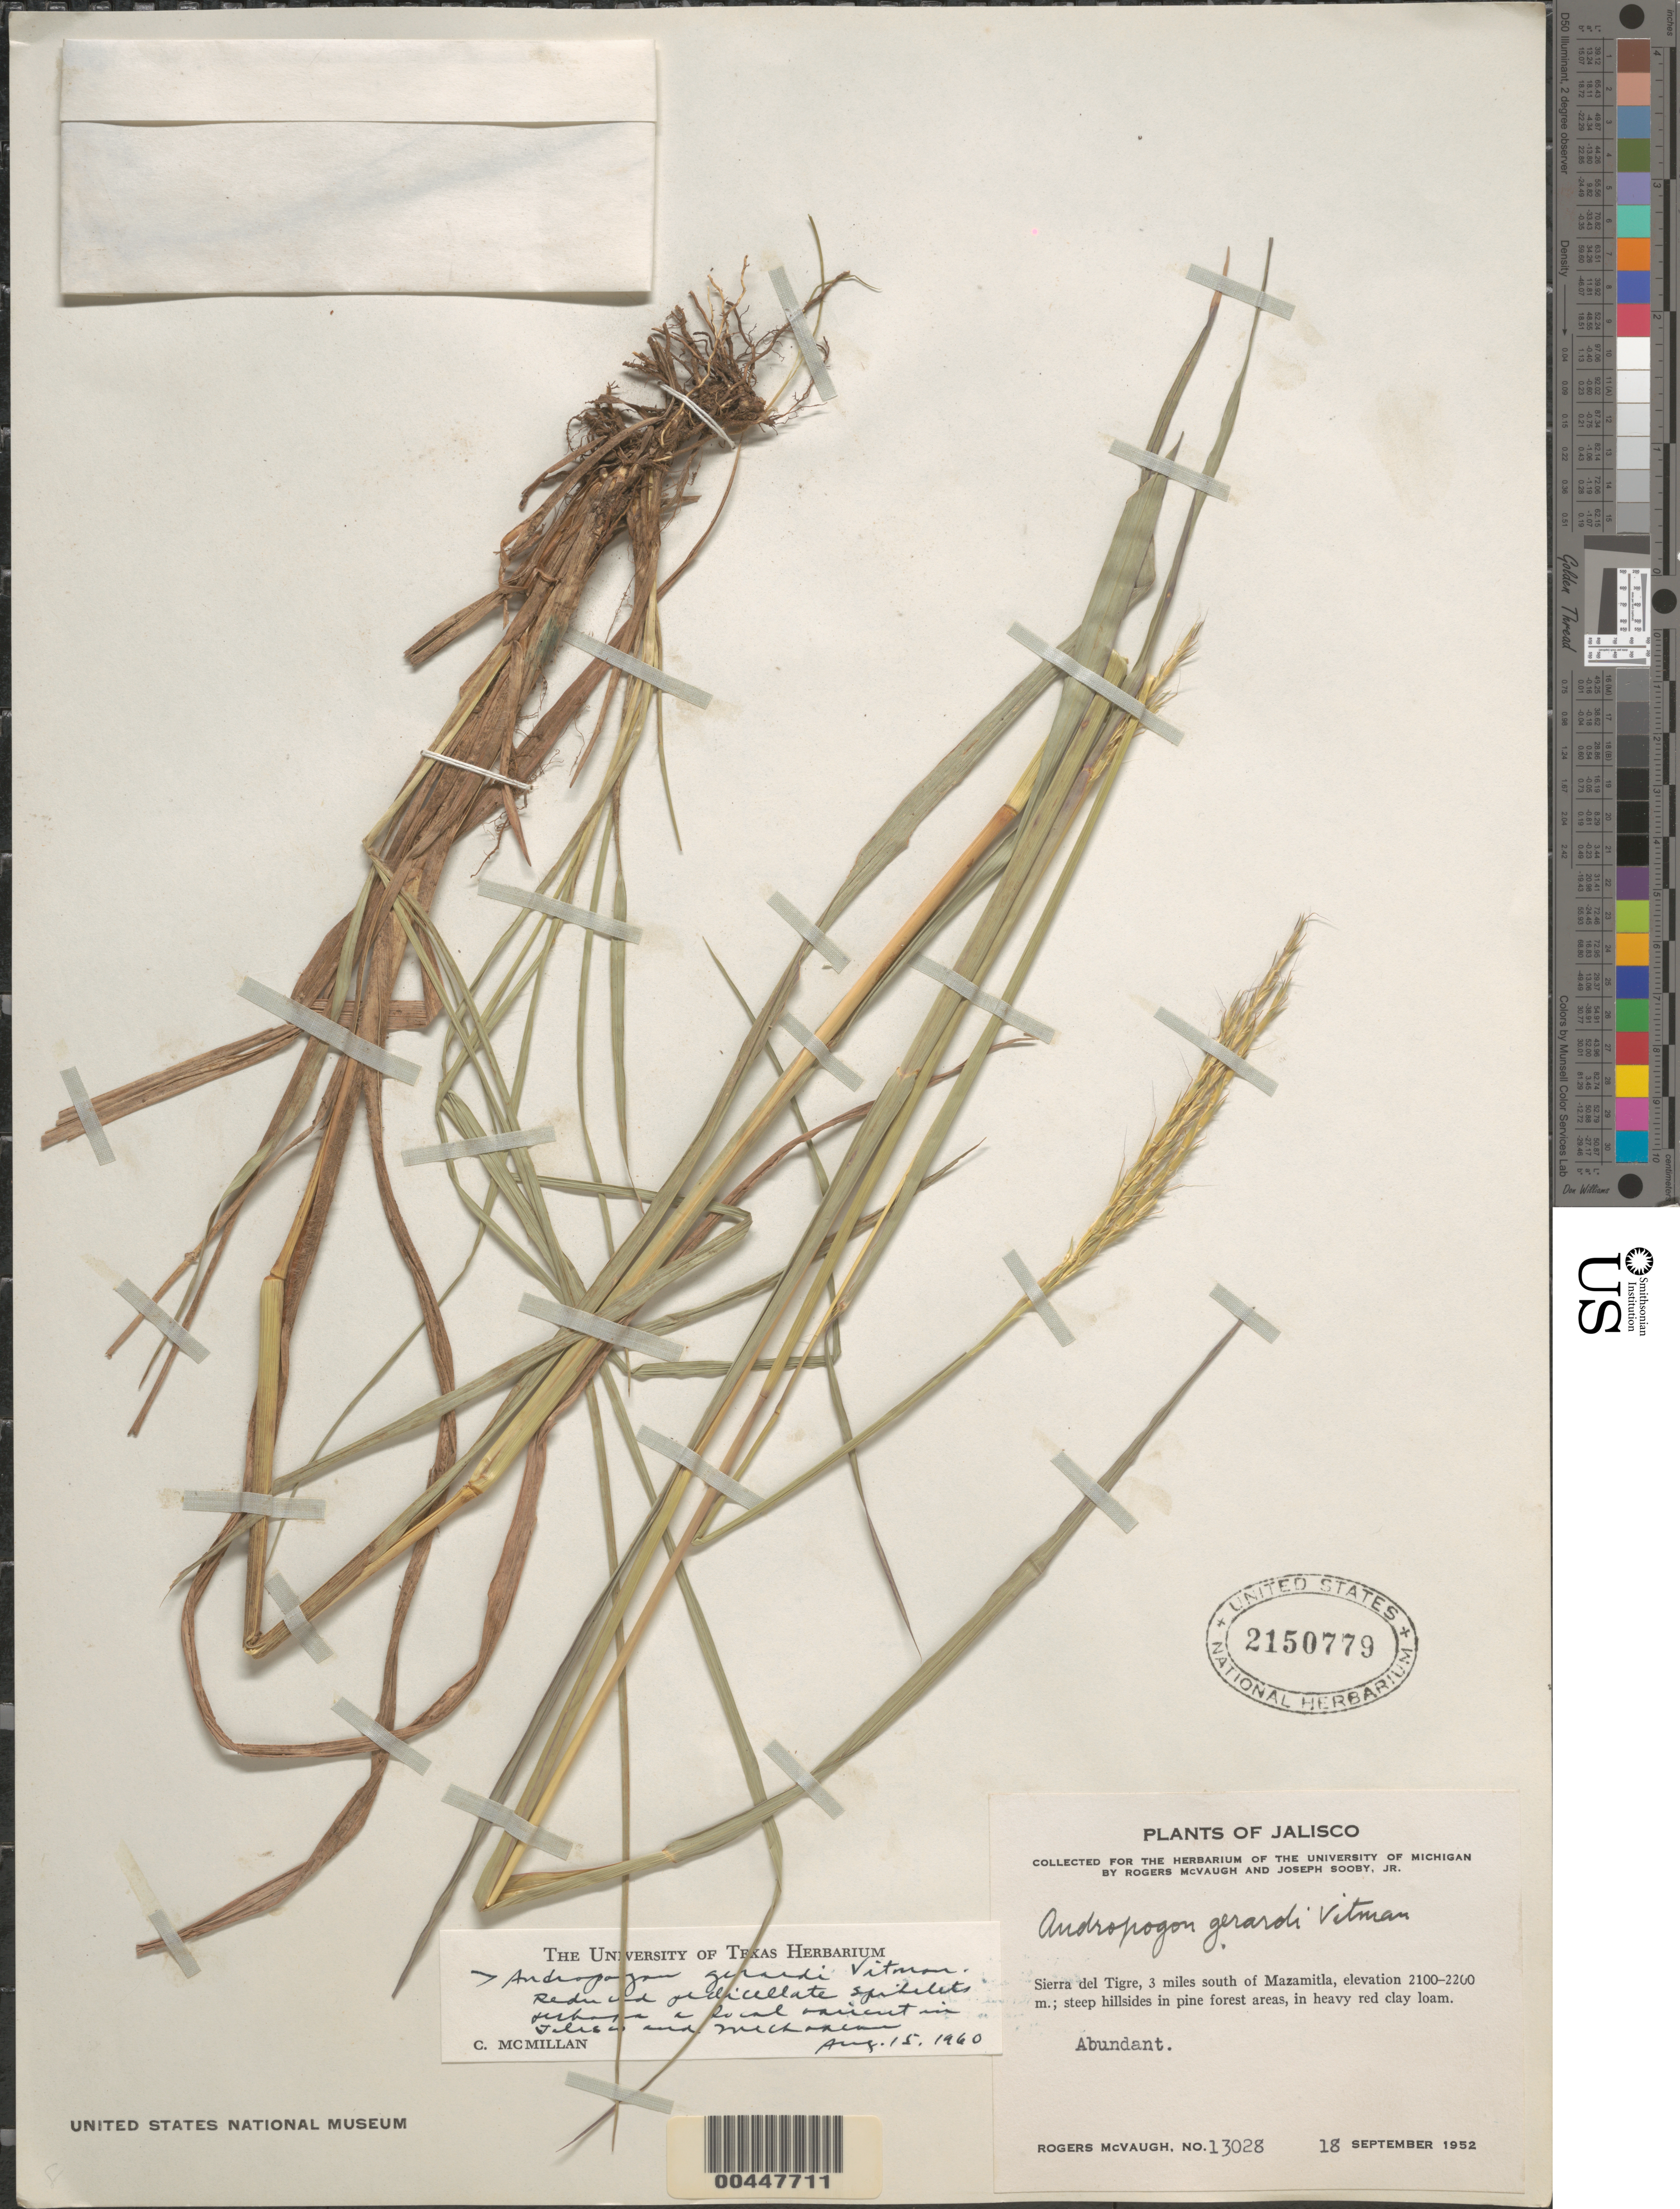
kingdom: Plantae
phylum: Tracheophyta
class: Liliopsida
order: Poales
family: Poaceae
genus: Andropogon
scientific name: Andropogon gerardii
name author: Vitman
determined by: McMillan, C.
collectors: R. McVaugh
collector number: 13028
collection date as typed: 18 Sep 1952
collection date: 1952-09-18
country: Mexico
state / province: Jalisco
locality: Sierra del Tigre, 3 mi S of Mazamitla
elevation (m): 2100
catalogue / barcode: US 2150779